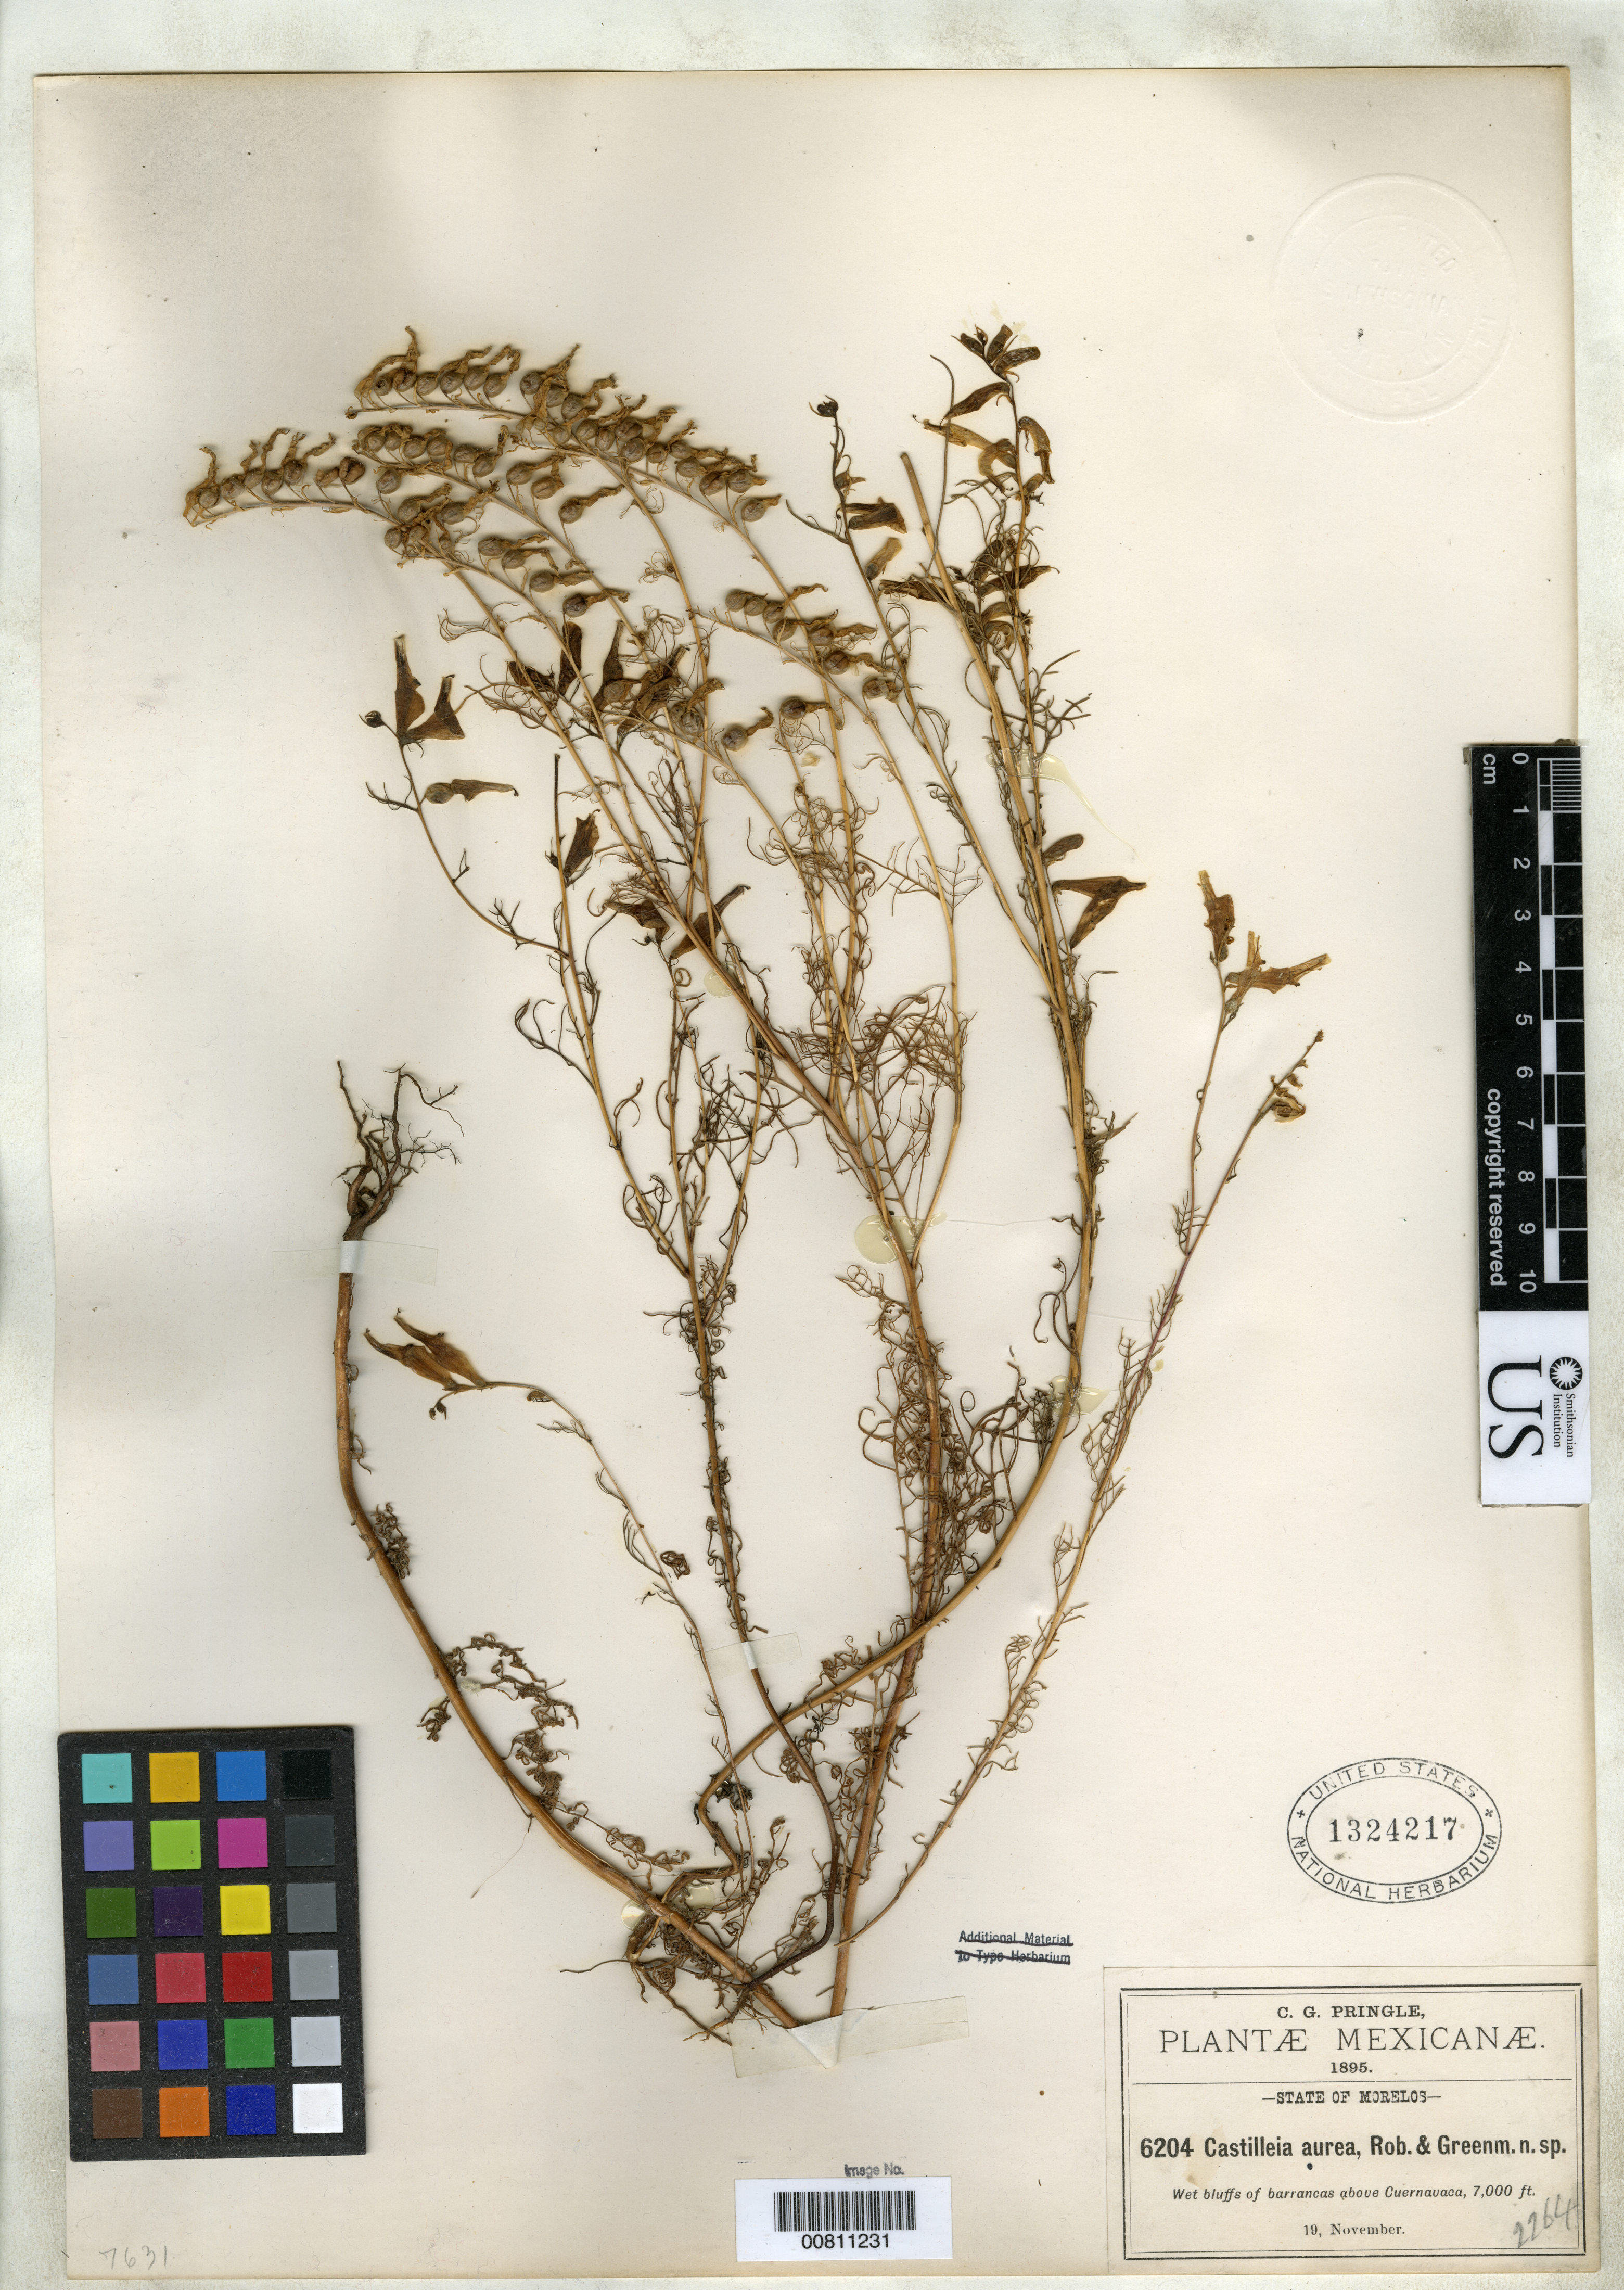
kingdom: Plantae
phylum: Tracheophyta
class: Magnoliopsida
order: Lamiales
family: Orobanchaceae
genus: Castilleja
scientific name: Castilleja aurea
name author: B.L. Rob. & Greenm.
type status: Isotype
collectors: C. G. Pringle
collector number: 6204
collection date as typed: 19 Nov 1895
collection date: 1895-11-19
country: Mexico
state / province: Morelos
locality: Wet bluffs of barrancas above Cuernavaca.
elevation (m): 2134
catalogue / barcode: US 1324217